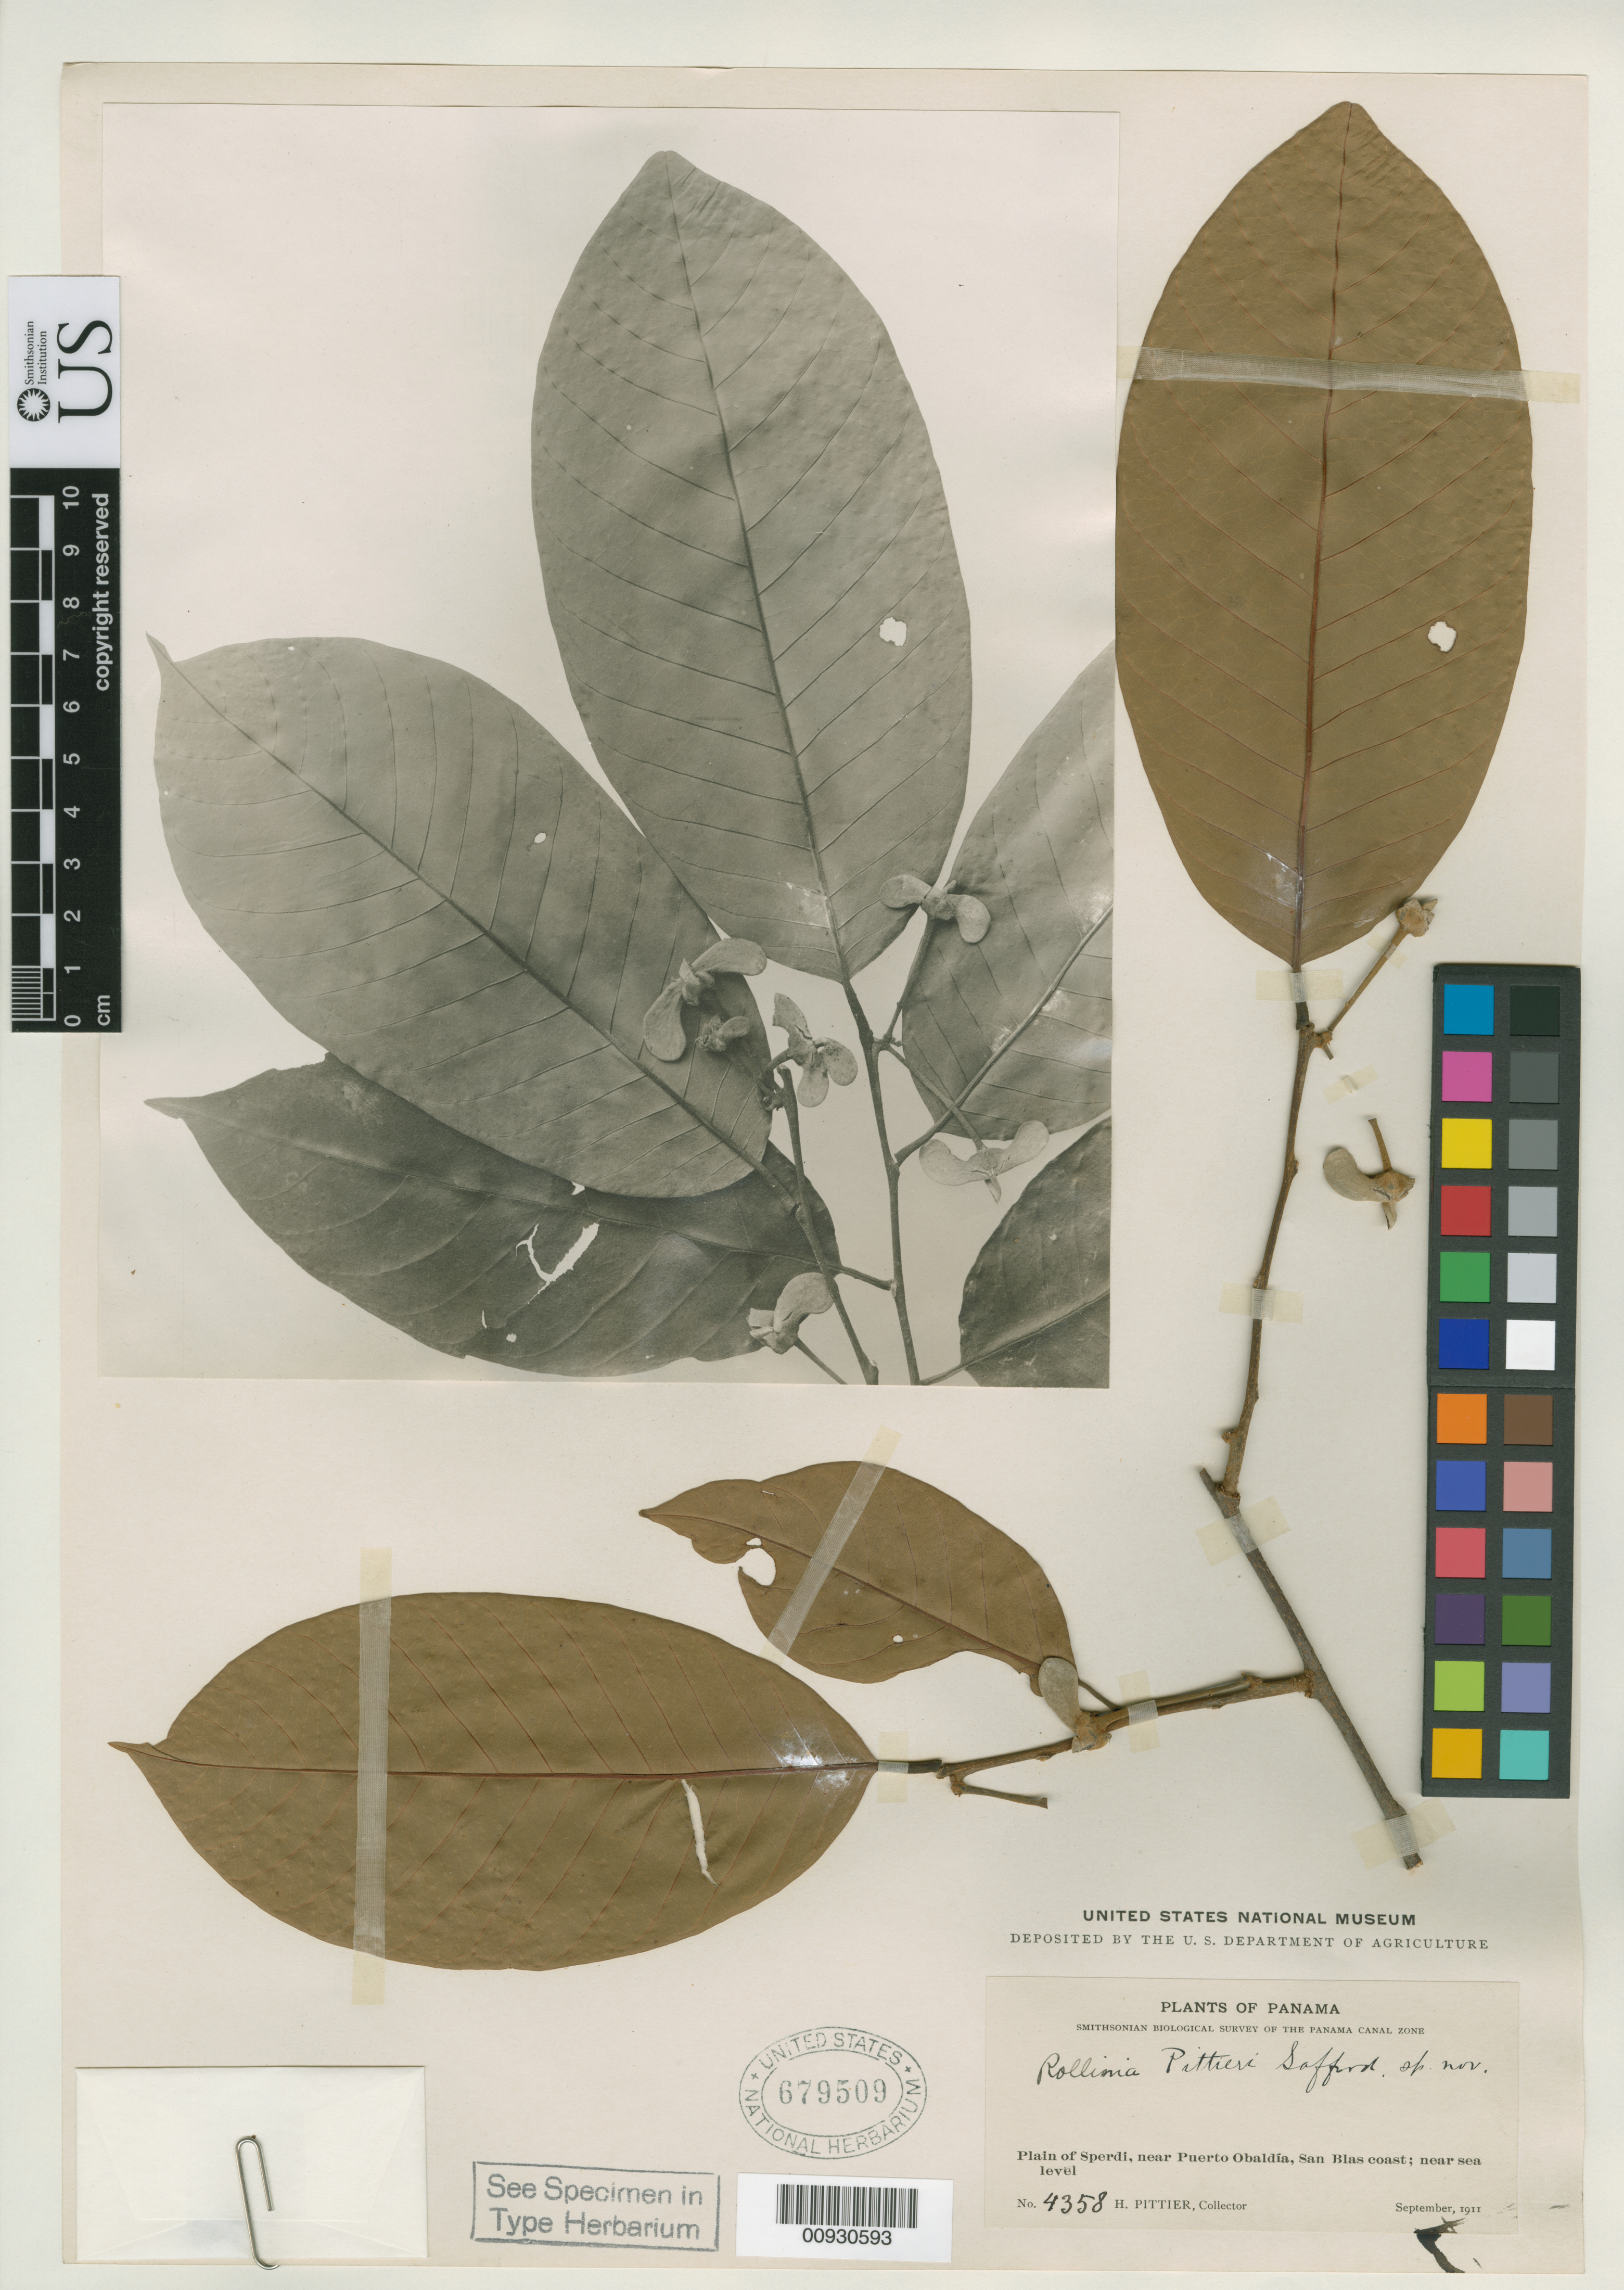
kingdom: Plantae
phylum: Tracheophyta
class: Magnoliopsida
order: Magnoliales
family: Annonaceae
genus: Rollinia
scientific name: Rollinia pittieri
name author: Saff.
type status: Isotype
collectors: H. F. Pittier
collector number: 4358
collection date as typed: Sep 1911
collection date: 1911-09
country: Panama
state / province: Kuna Yala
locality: Plain of Sperdi, near Puerto Obaldía, San Blas coast; near sea level.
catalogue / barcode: US 679509